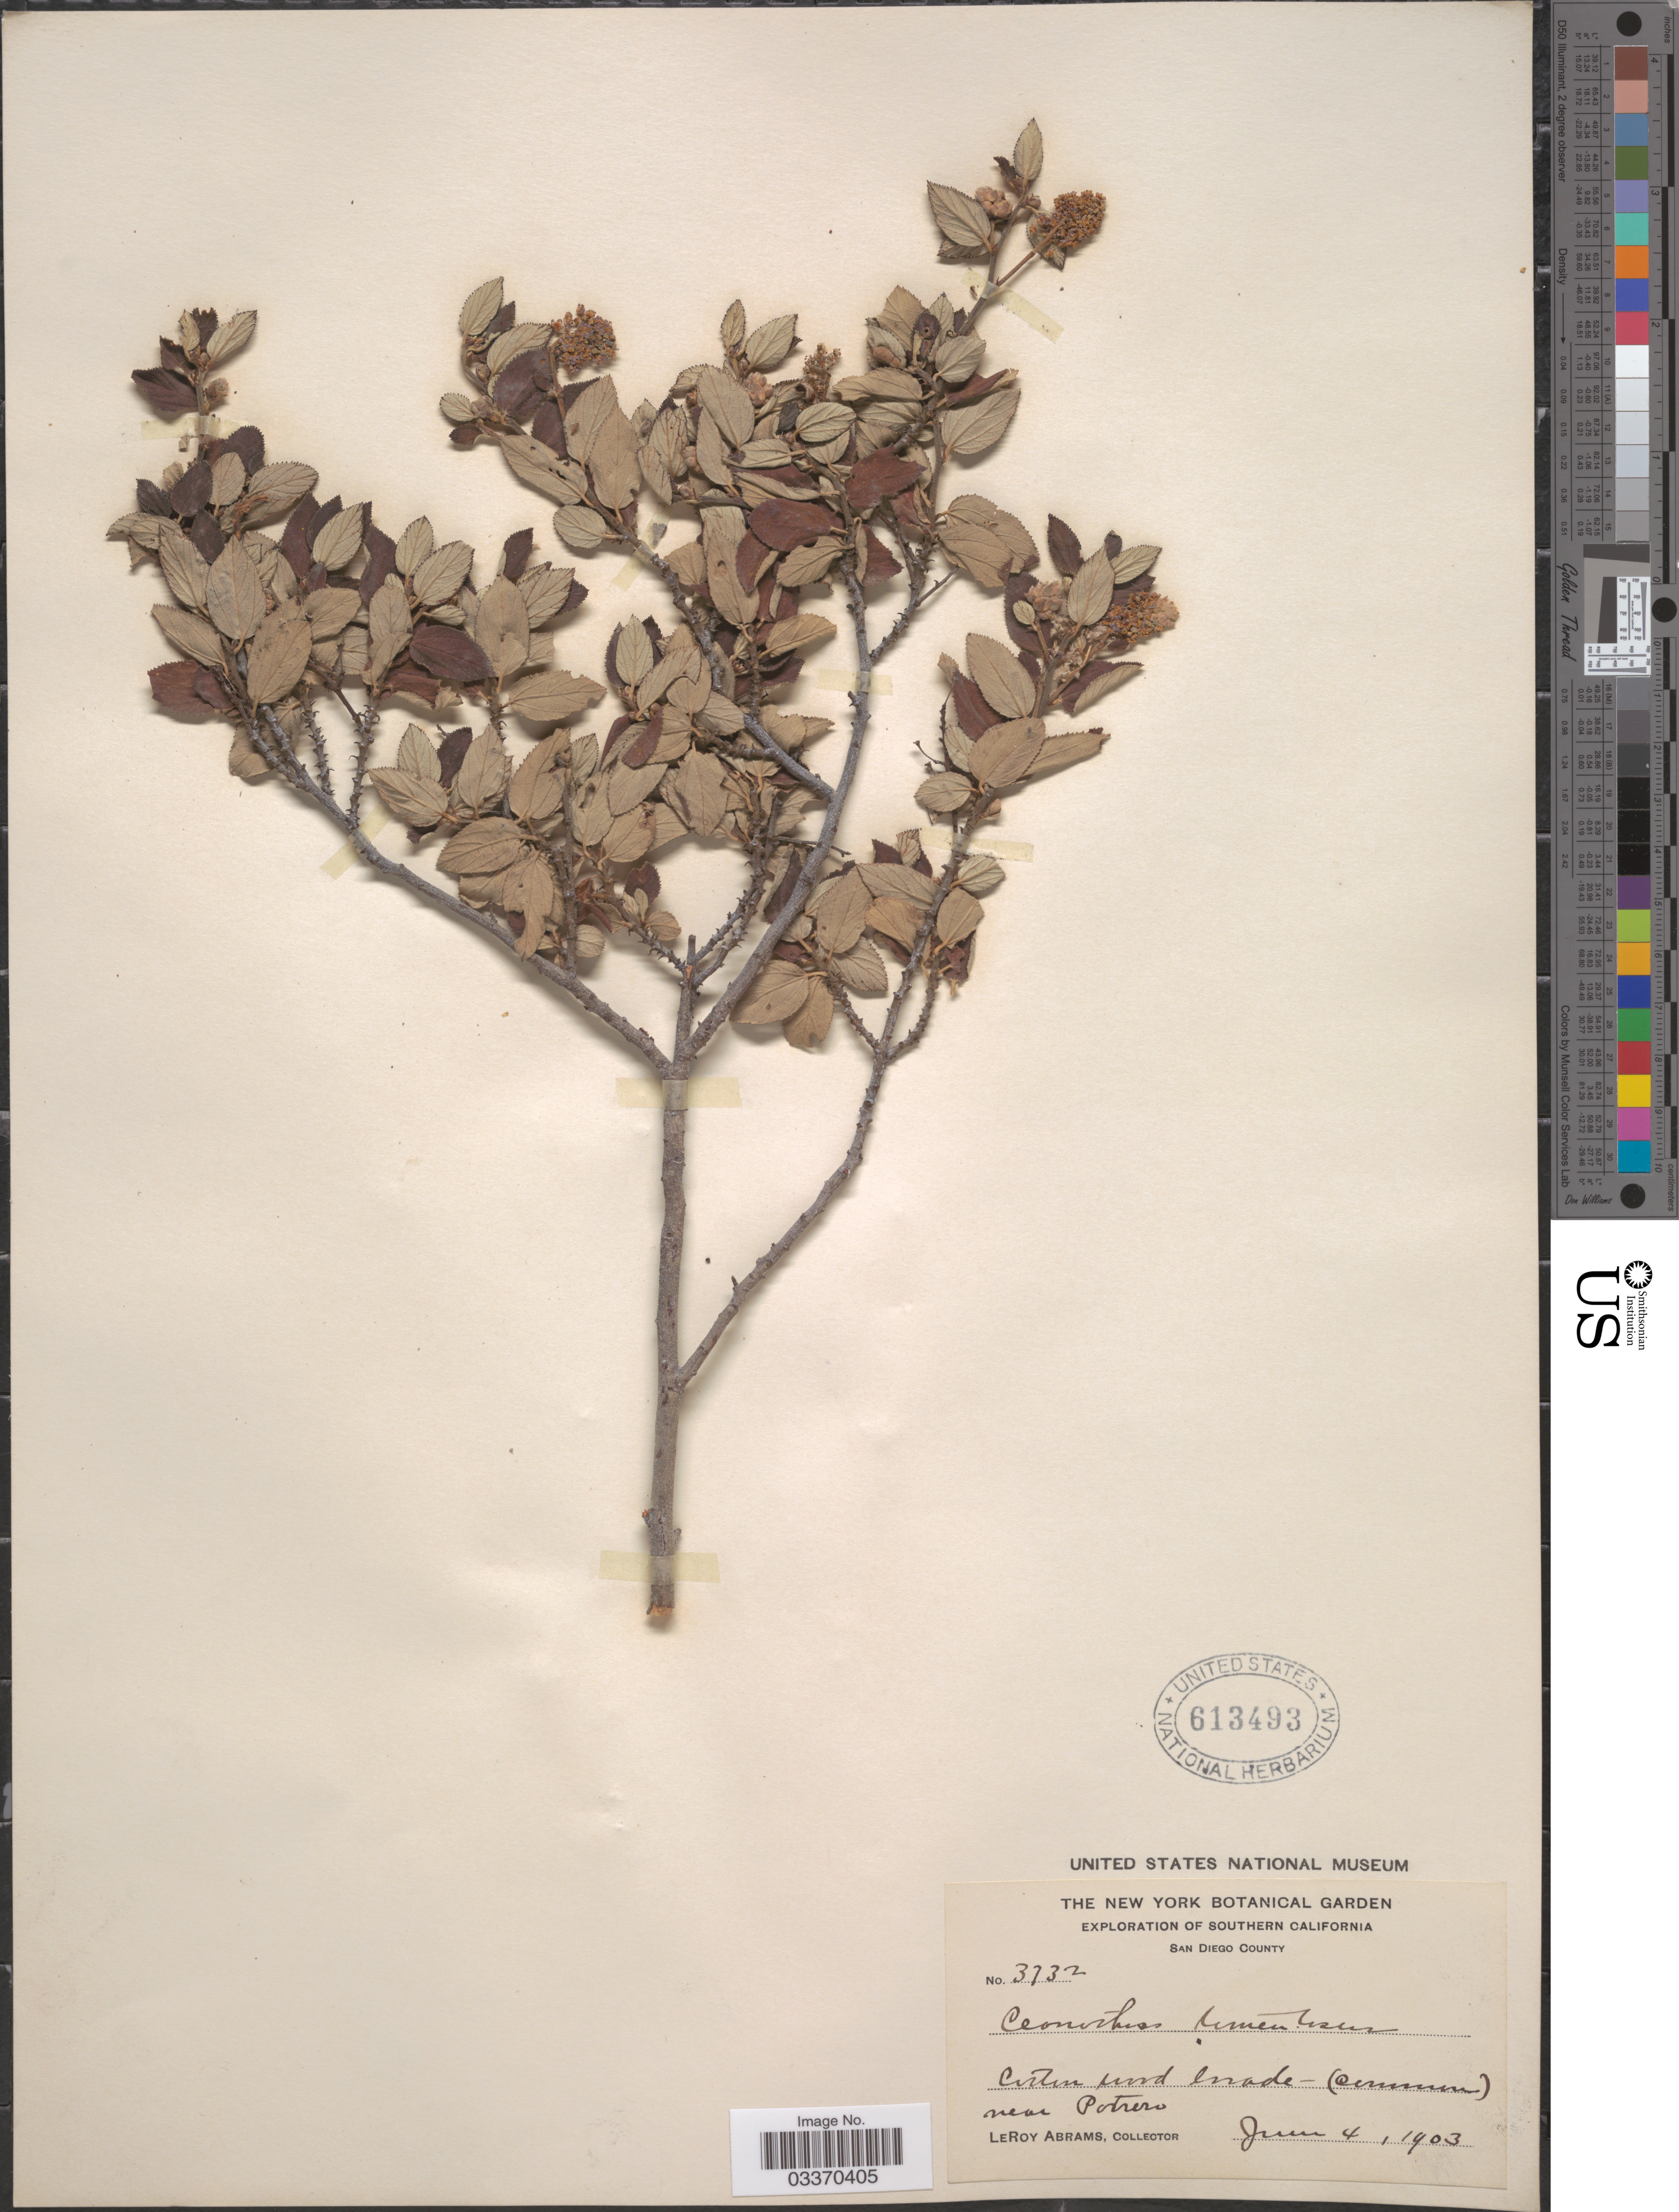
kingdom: Plantae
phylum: Tracheophyta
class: Magnoliopsida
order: Rosales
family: Rhamnaceae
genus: Ceanothus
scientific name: Ceanothus tomentosus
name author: Parry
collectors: L. Abrams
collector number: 3732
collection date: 1903-06-04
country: United States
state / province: California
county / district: San Diego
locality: Southern California. San Diego County. Cottonwood Grade - near Potrero.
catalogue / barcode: US 613493